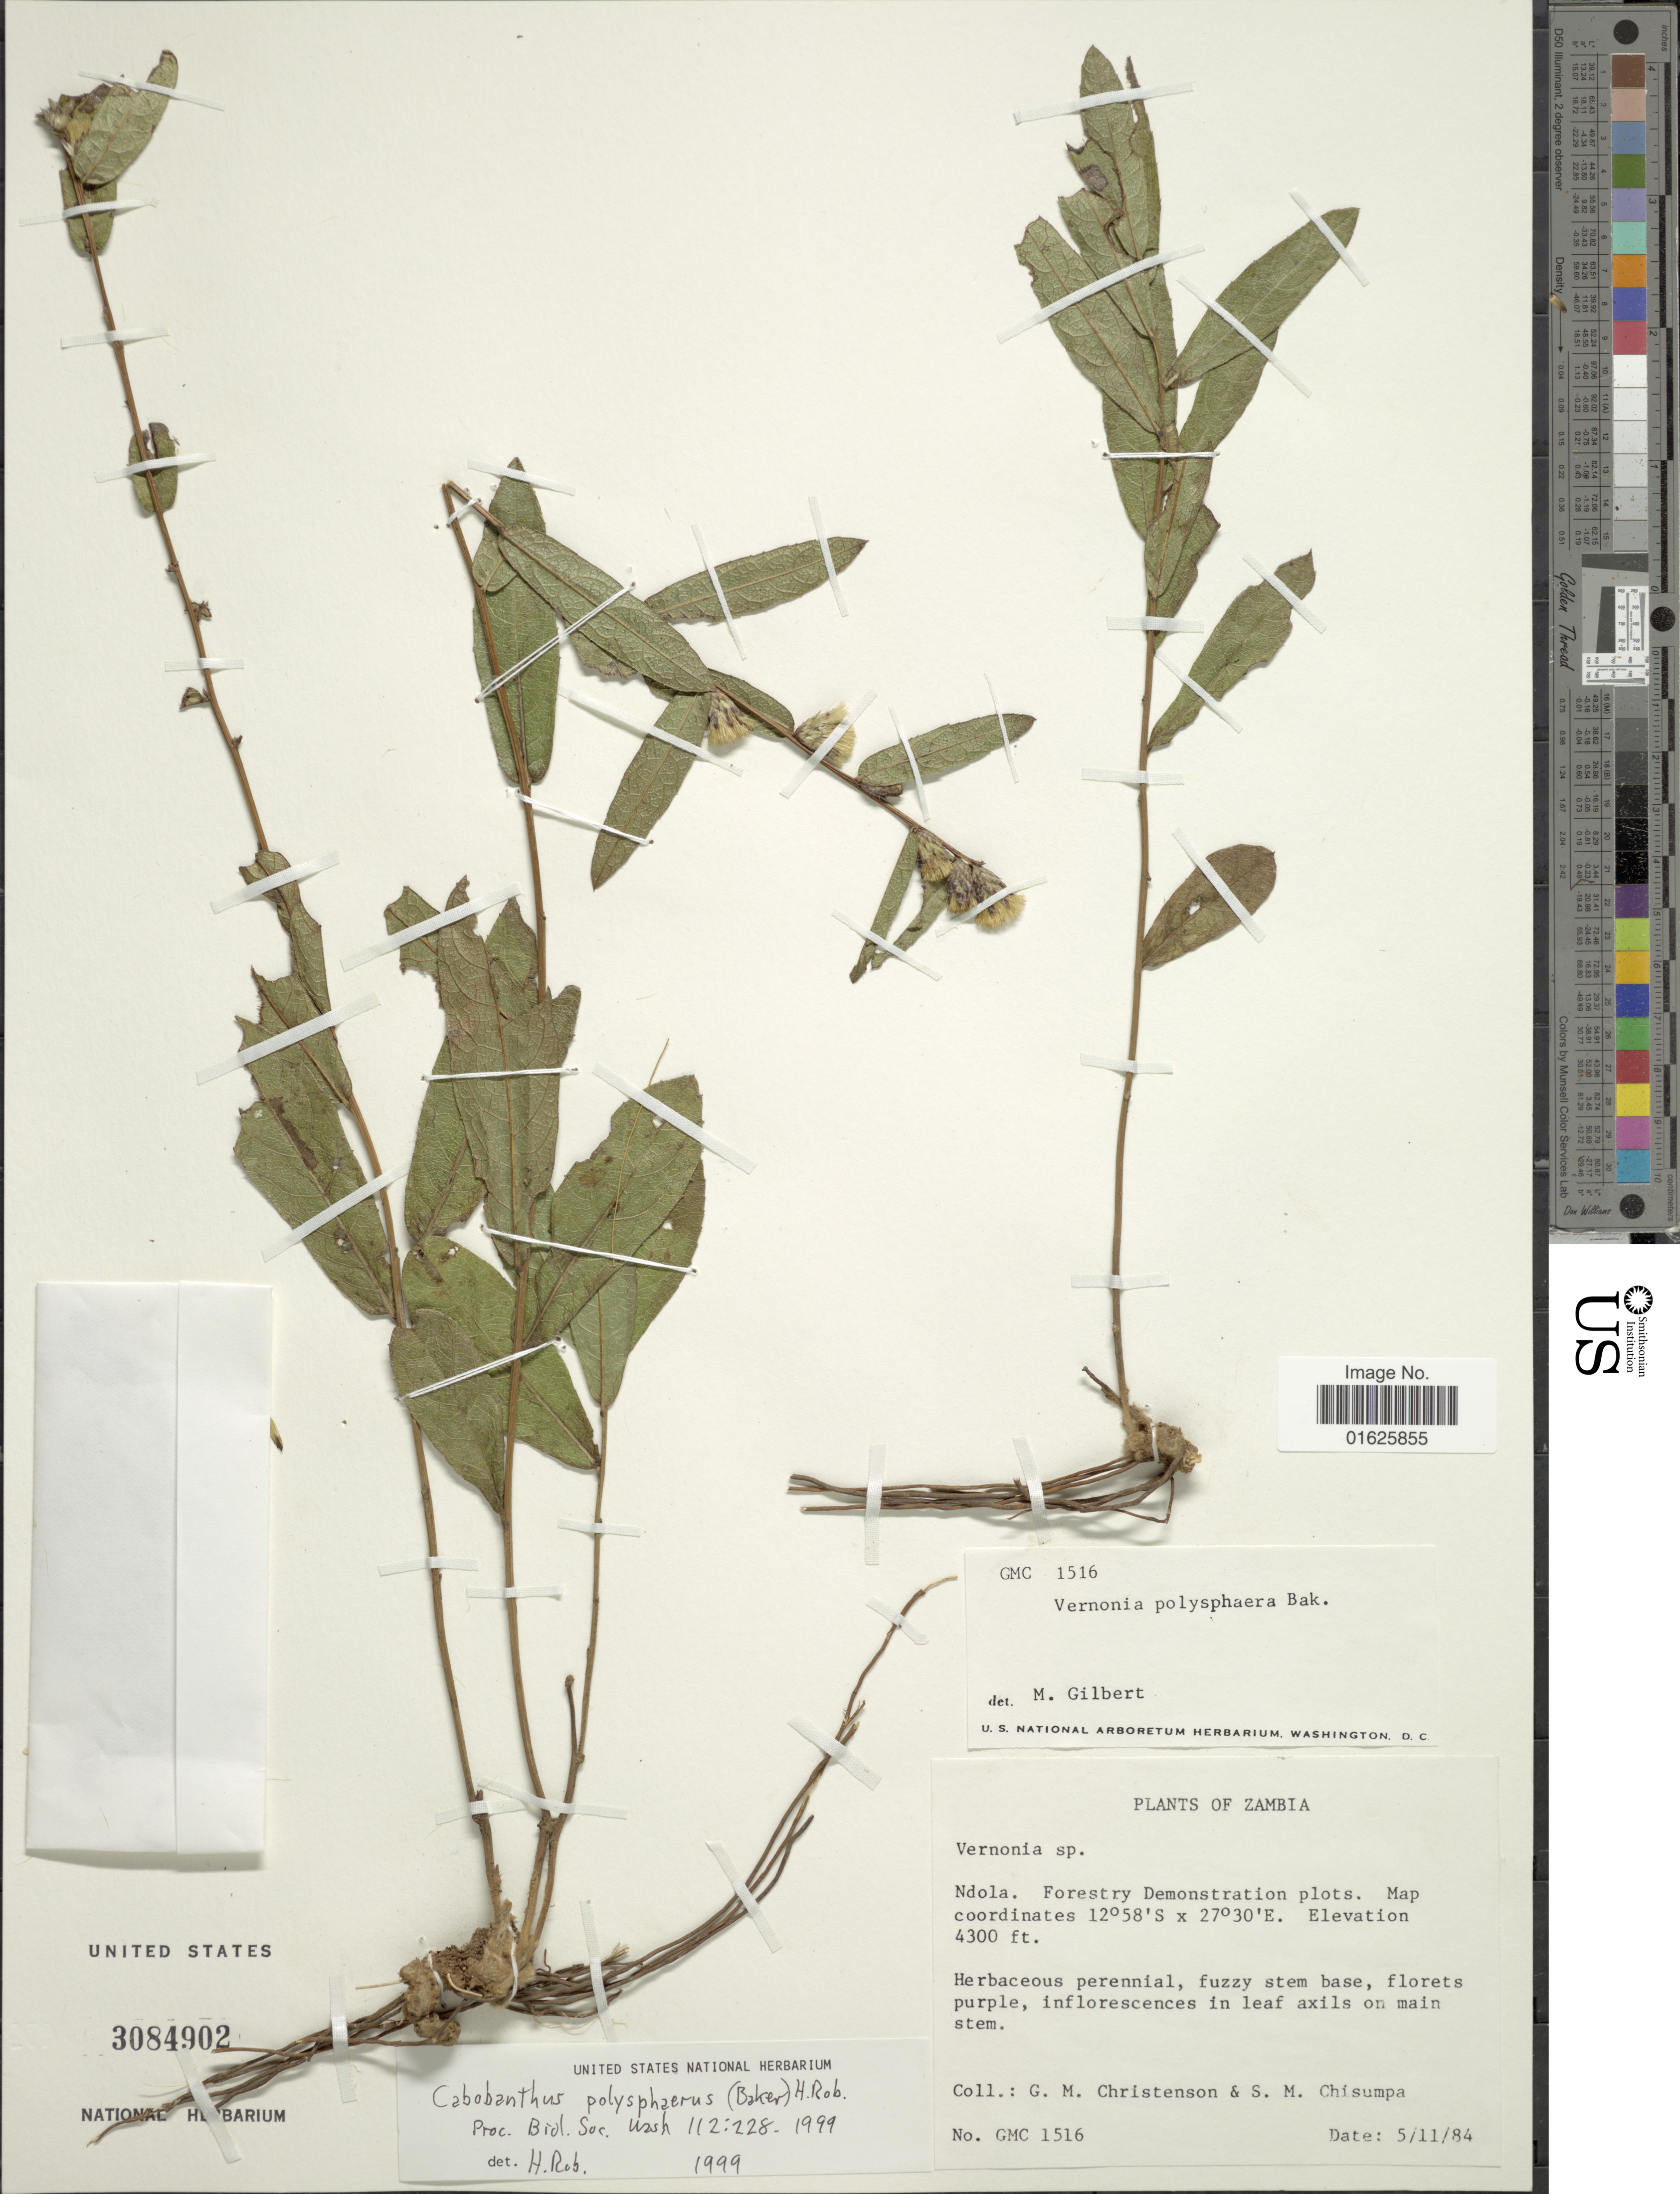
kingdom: Plantae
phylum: Tracheophyta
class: Magnoliopsida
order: Asterales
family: Asteraceae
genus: Cabobanthus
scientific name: Cabobanthus polysphaerus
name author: (Baker) H. Rob.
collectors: G. Christenson & S. Chisumpa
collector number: GMC 1516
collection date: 1984-05-11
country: Zambia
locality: Ndola. Forestry Demonstarion plots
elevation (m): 1311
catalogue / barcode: US 3084902